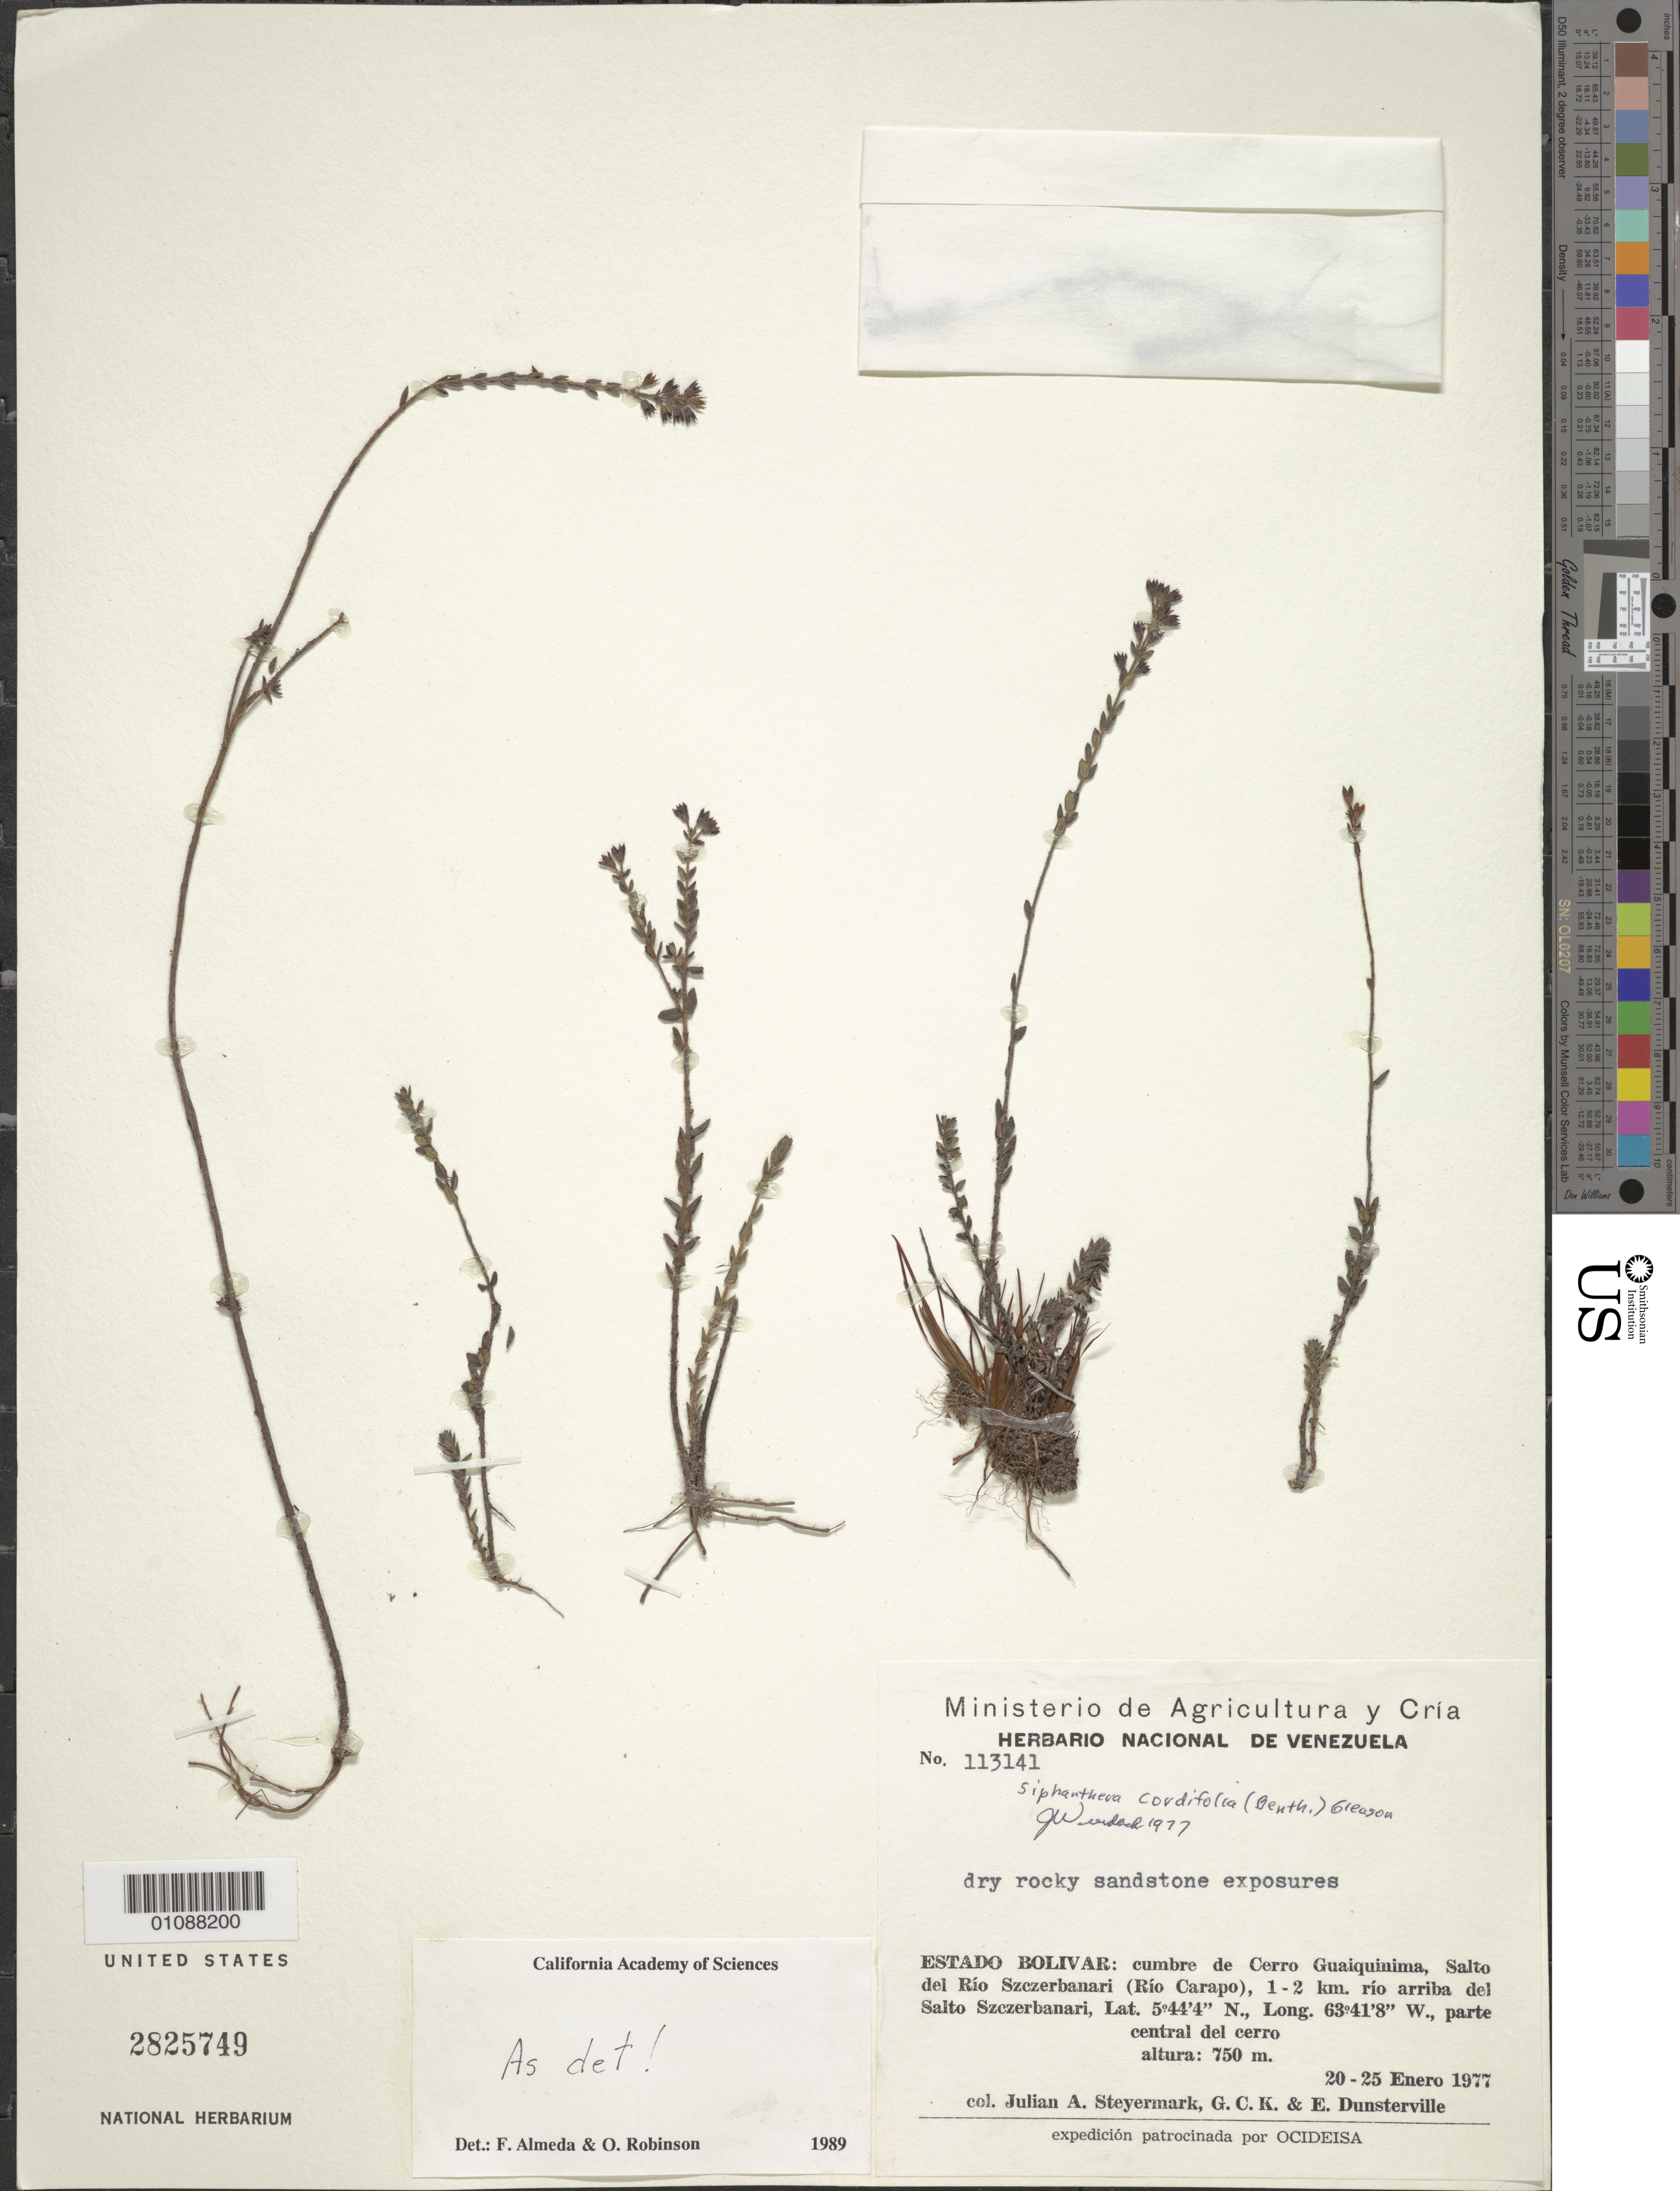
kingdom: Plantae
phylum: Tracheophyta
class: Magnoliopsida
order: Myrtales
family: Melastomataceae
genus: Siphanthera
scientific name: Siphanthera cordifolia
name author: (Benth.) Gleason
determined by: Almeda, F.; Robinson, O. R.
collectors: J. Steyermark, G. C. K. Dunsterville & E. Dunsterville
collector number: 113141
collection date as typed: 20-Jan-77 to 25-Jan-77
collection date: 1977-01-20/1977-01-25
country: Venezuela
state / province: Bolívar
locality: Cerro Guaiquinima, summit, salto del Río Szczerbanari (Río Carapo), 1-2 km río arriba del Salto Szczerbanari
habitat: Rocky open sandstone exposures.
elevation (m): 750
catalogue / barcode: US 2825749